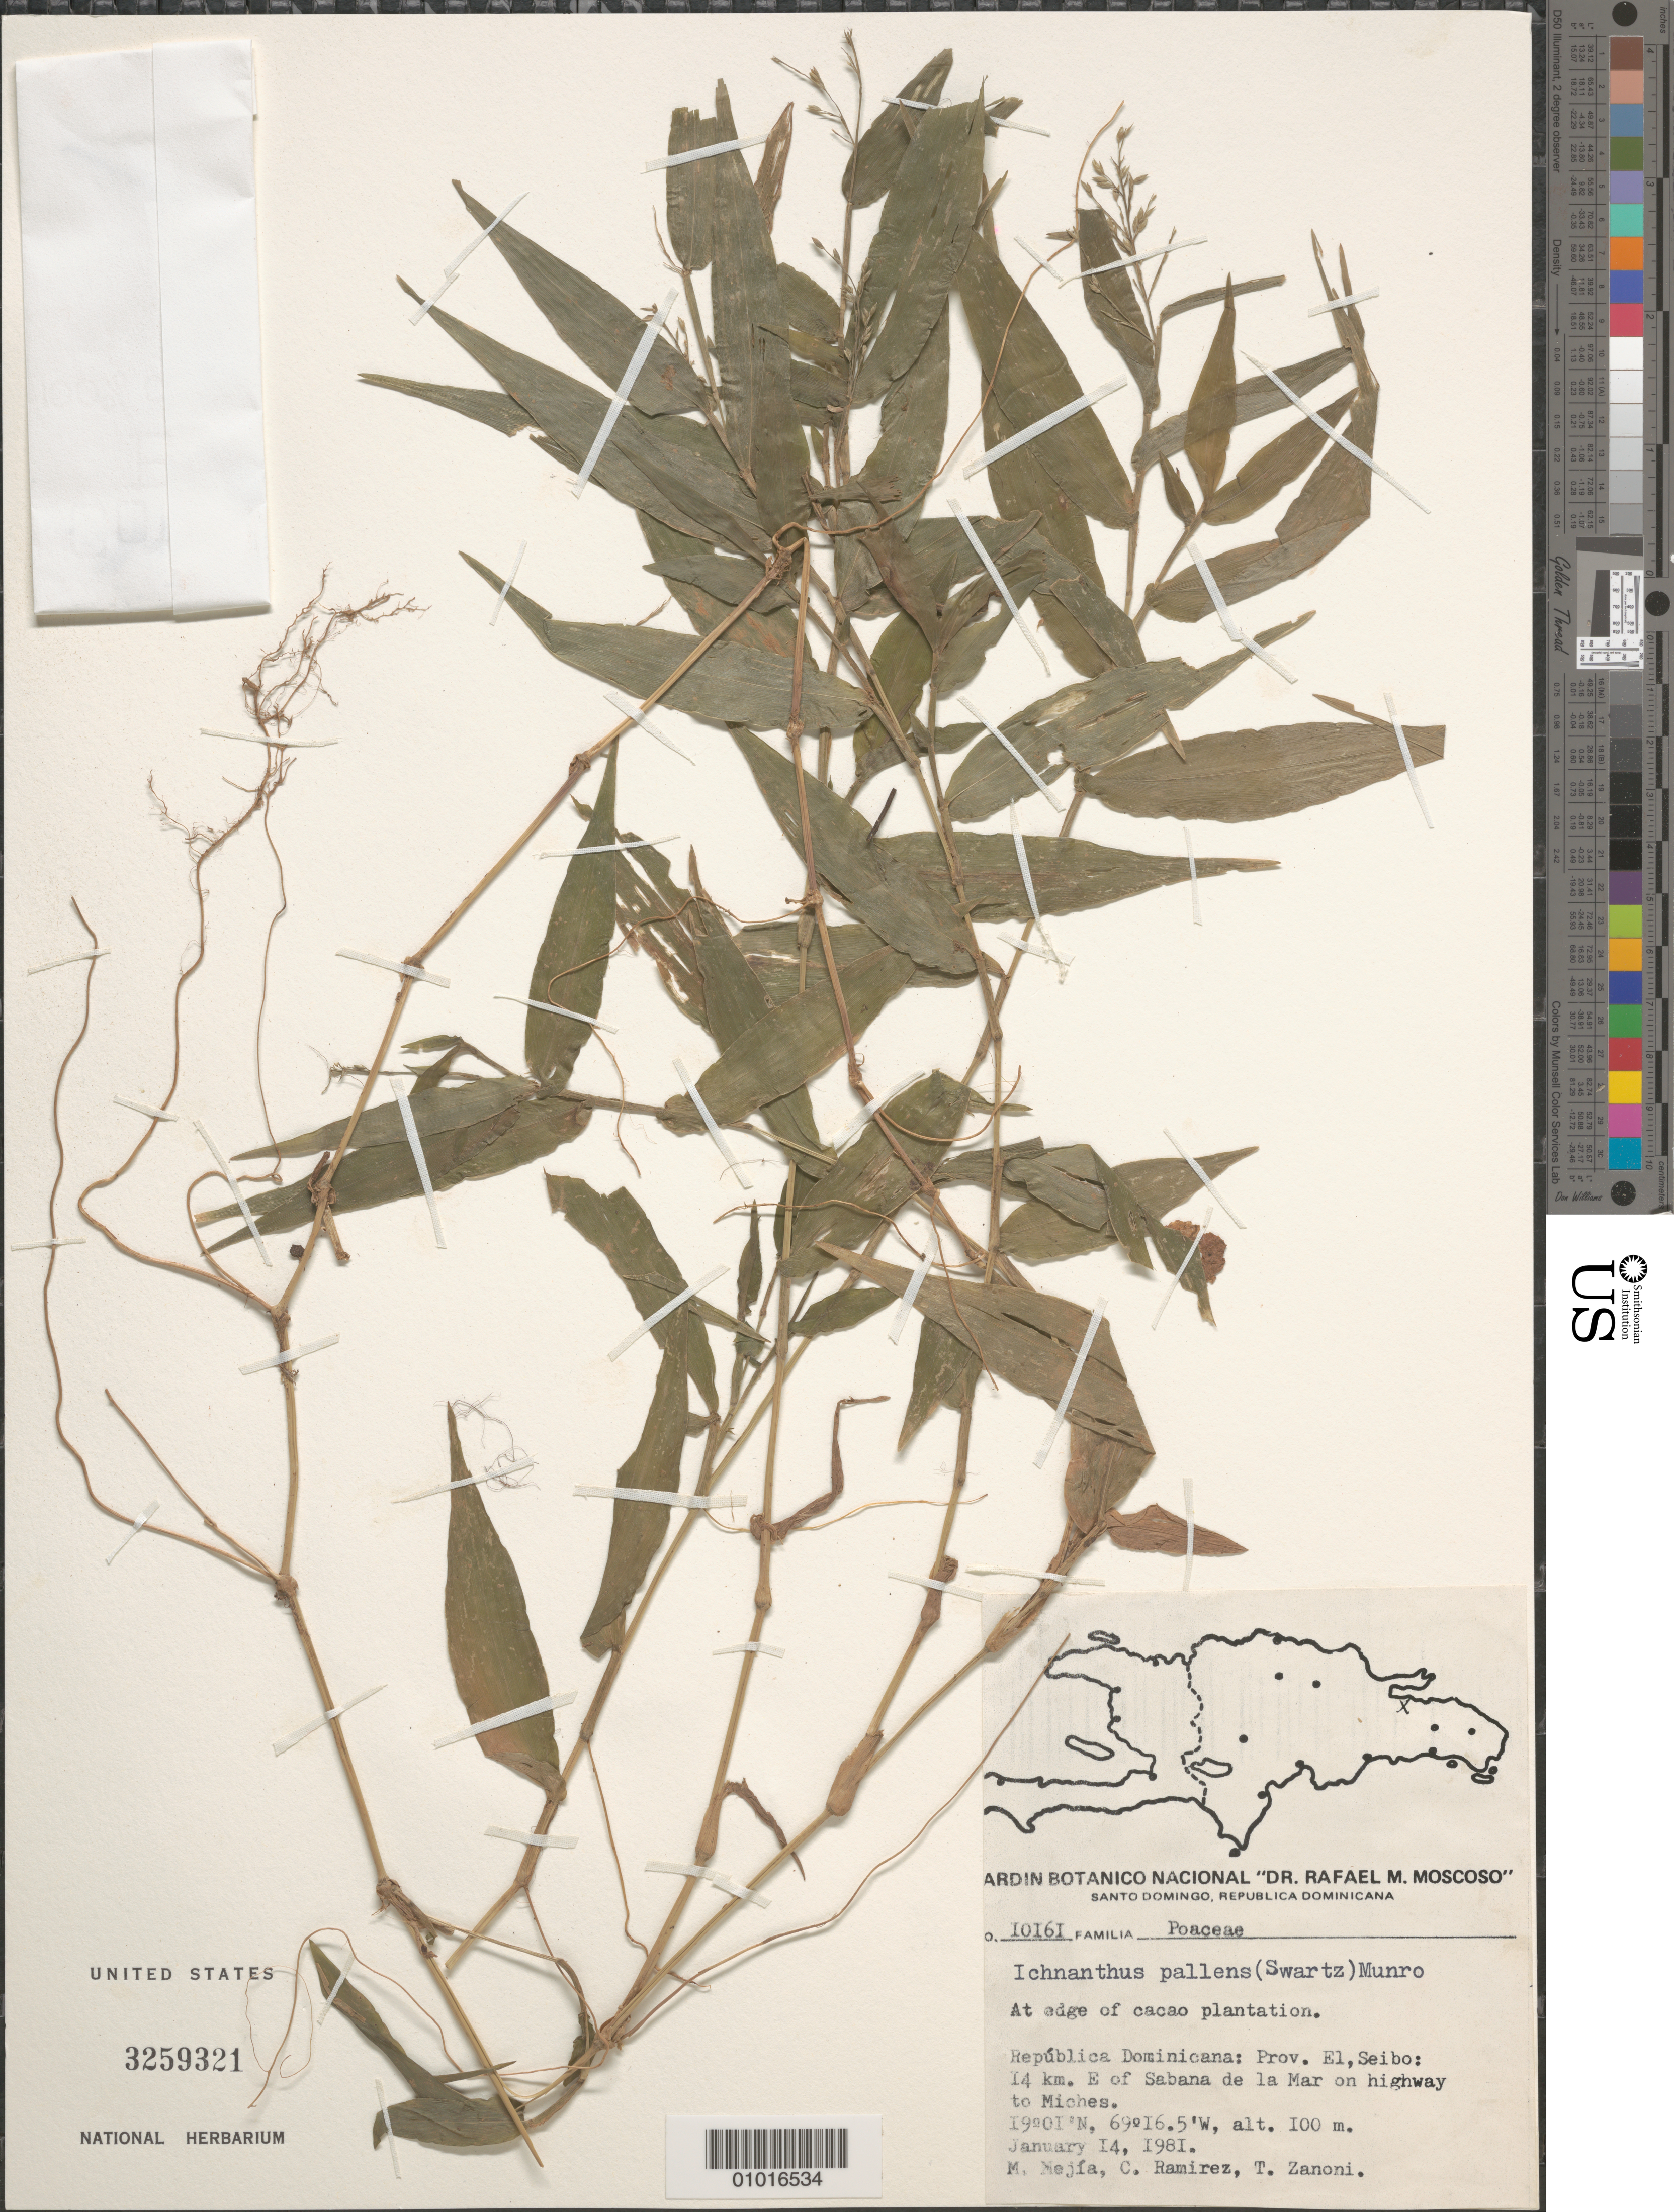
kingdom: Plantae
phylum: Tracheophyta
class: Liliopsida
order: Poales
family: Poaceae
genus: Ichnanthus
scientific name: Ichnanthus pallens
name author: (Sw.) Munro ex Benth.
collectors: M. Majia, C. Ramirez & T. A. Zanoni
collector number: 10161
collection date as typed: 14 Jan 1981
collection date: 1981-01-14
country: Dominican Republic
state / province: El Seibo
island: Hispaniola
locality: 14 Kilometers East of Sabana de la Mar on highway to Miches.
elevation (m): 100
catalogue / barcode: US 3259321